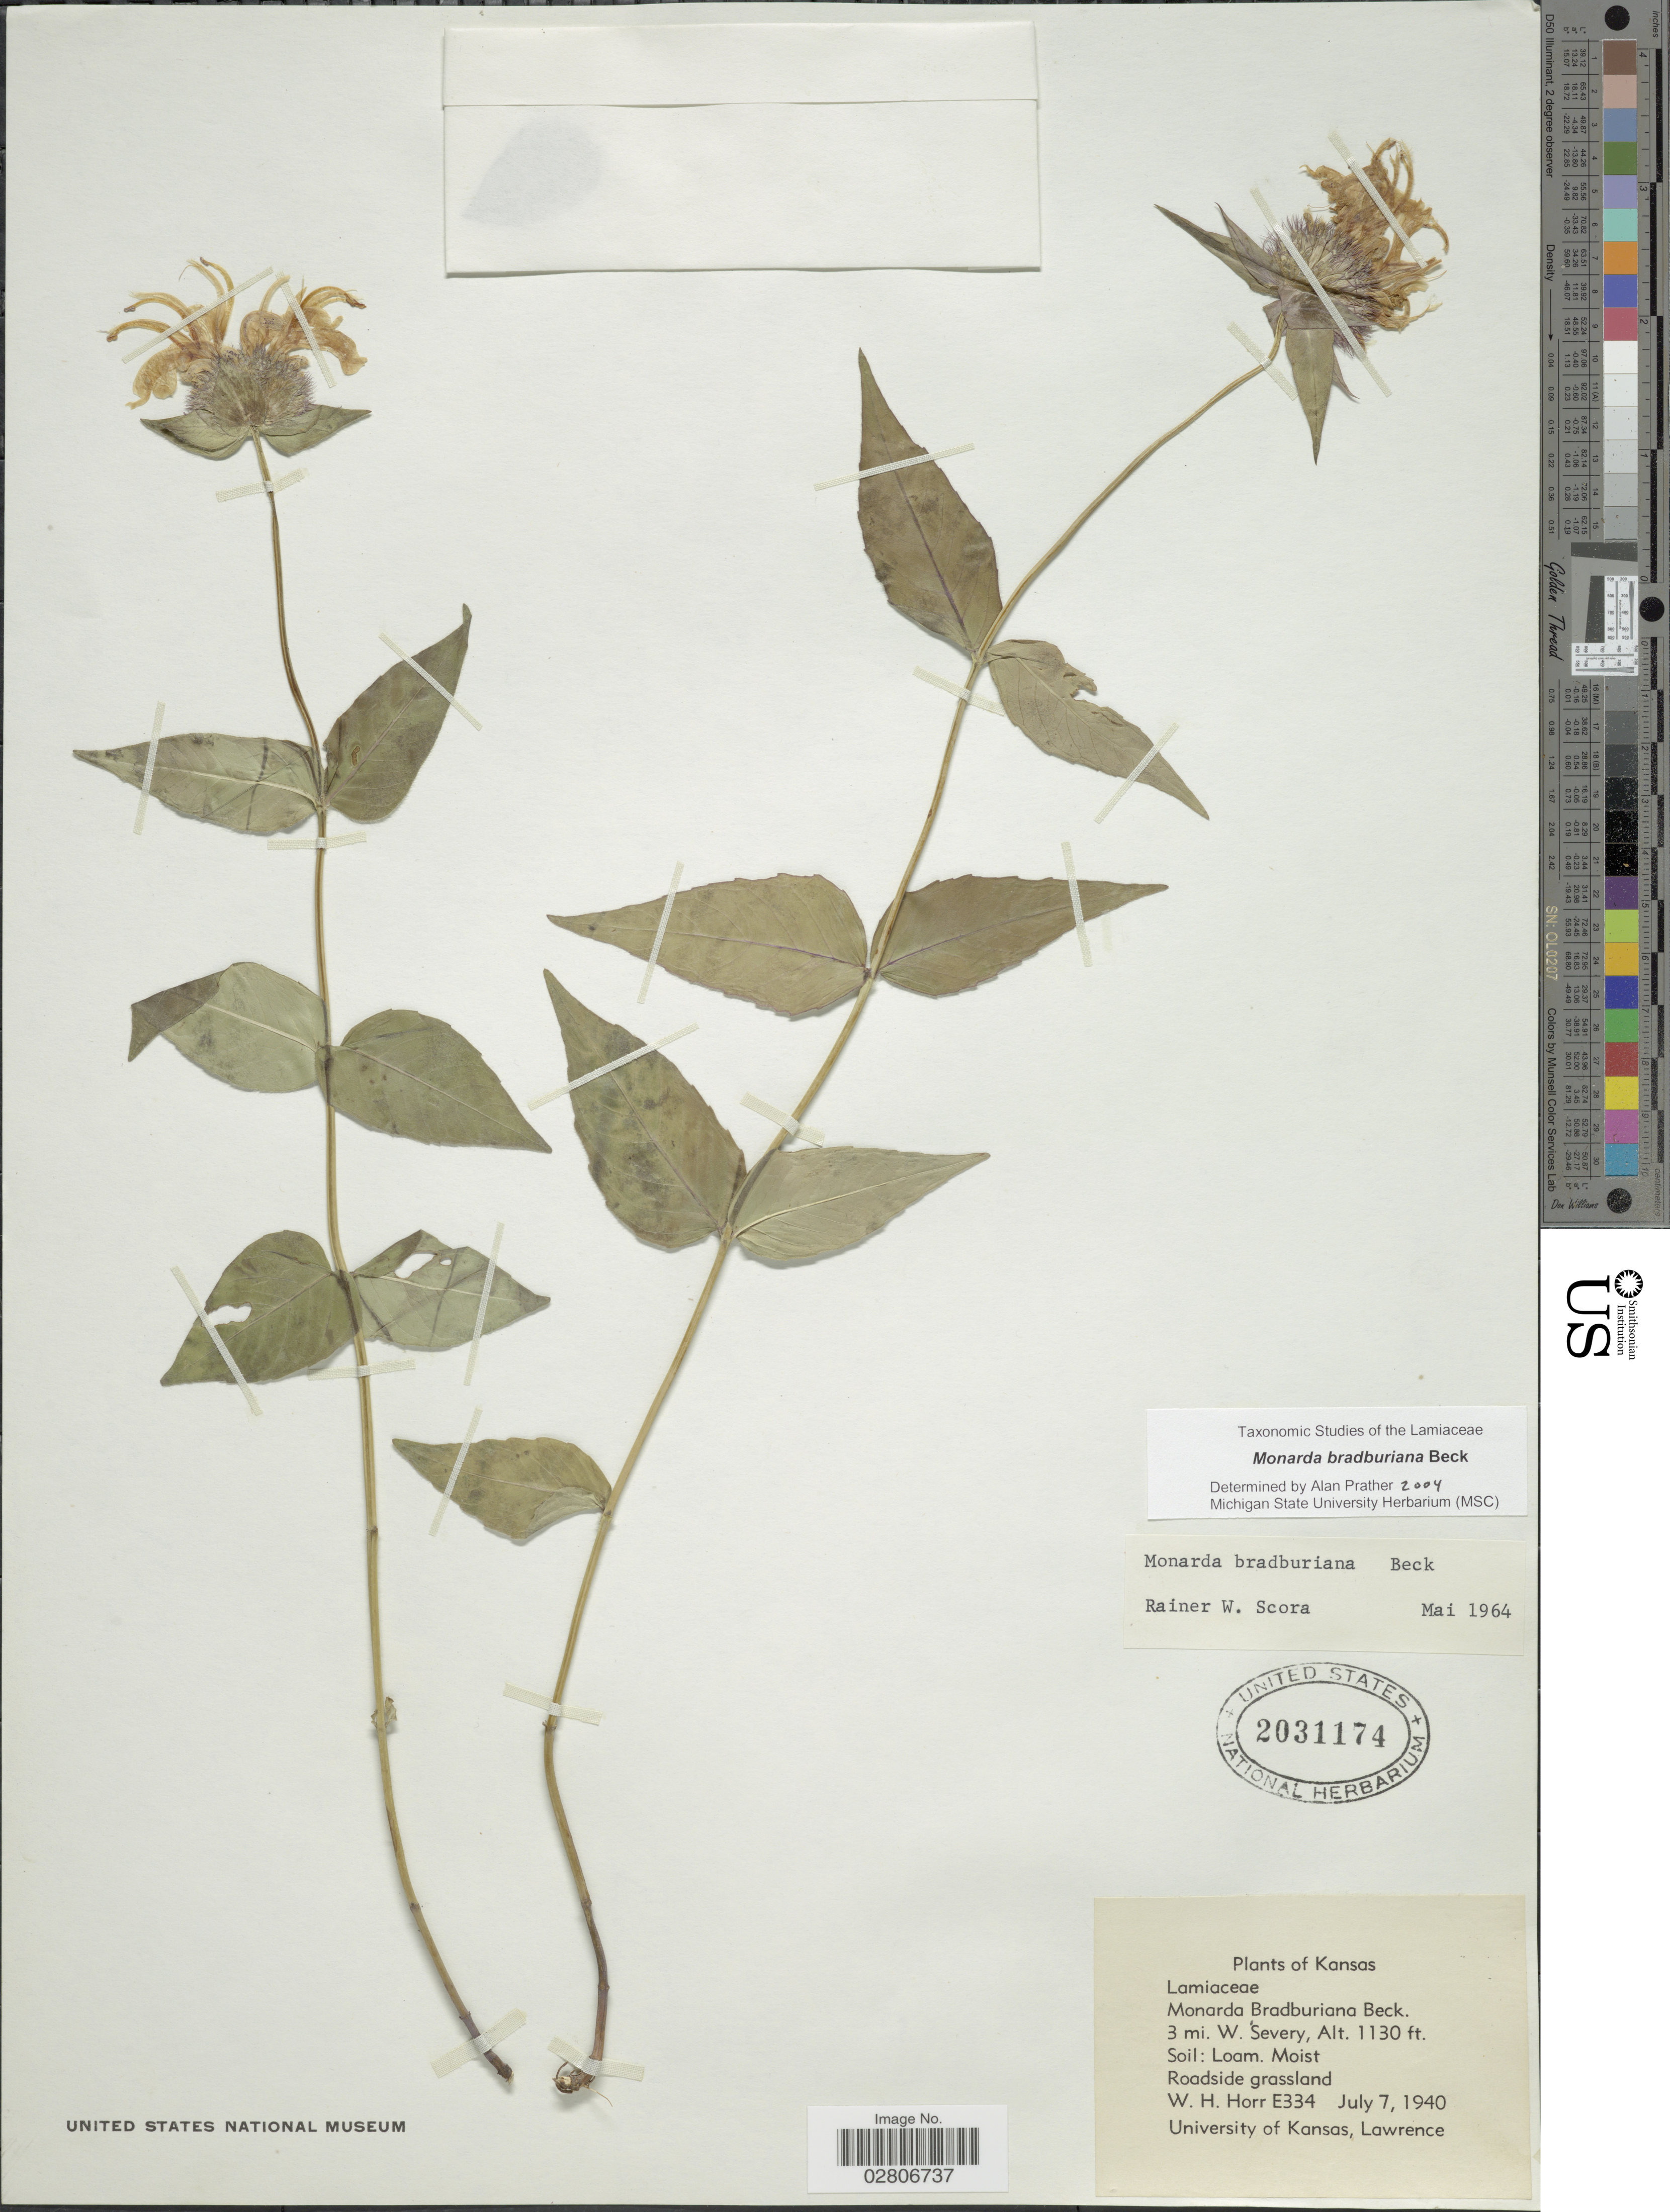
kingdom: Plantae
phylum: Tracheophyta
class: Magnoliopsida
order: Lamiales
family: Lamiaceae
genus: Monarda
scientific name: Monarda bradburiana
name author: L.C. Beck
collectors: W. H. Horr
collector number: E334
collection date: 1940-07-07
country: United States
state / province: Kansas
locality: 3 mi. W. Severy.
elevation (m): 344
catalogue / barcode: US 2031174